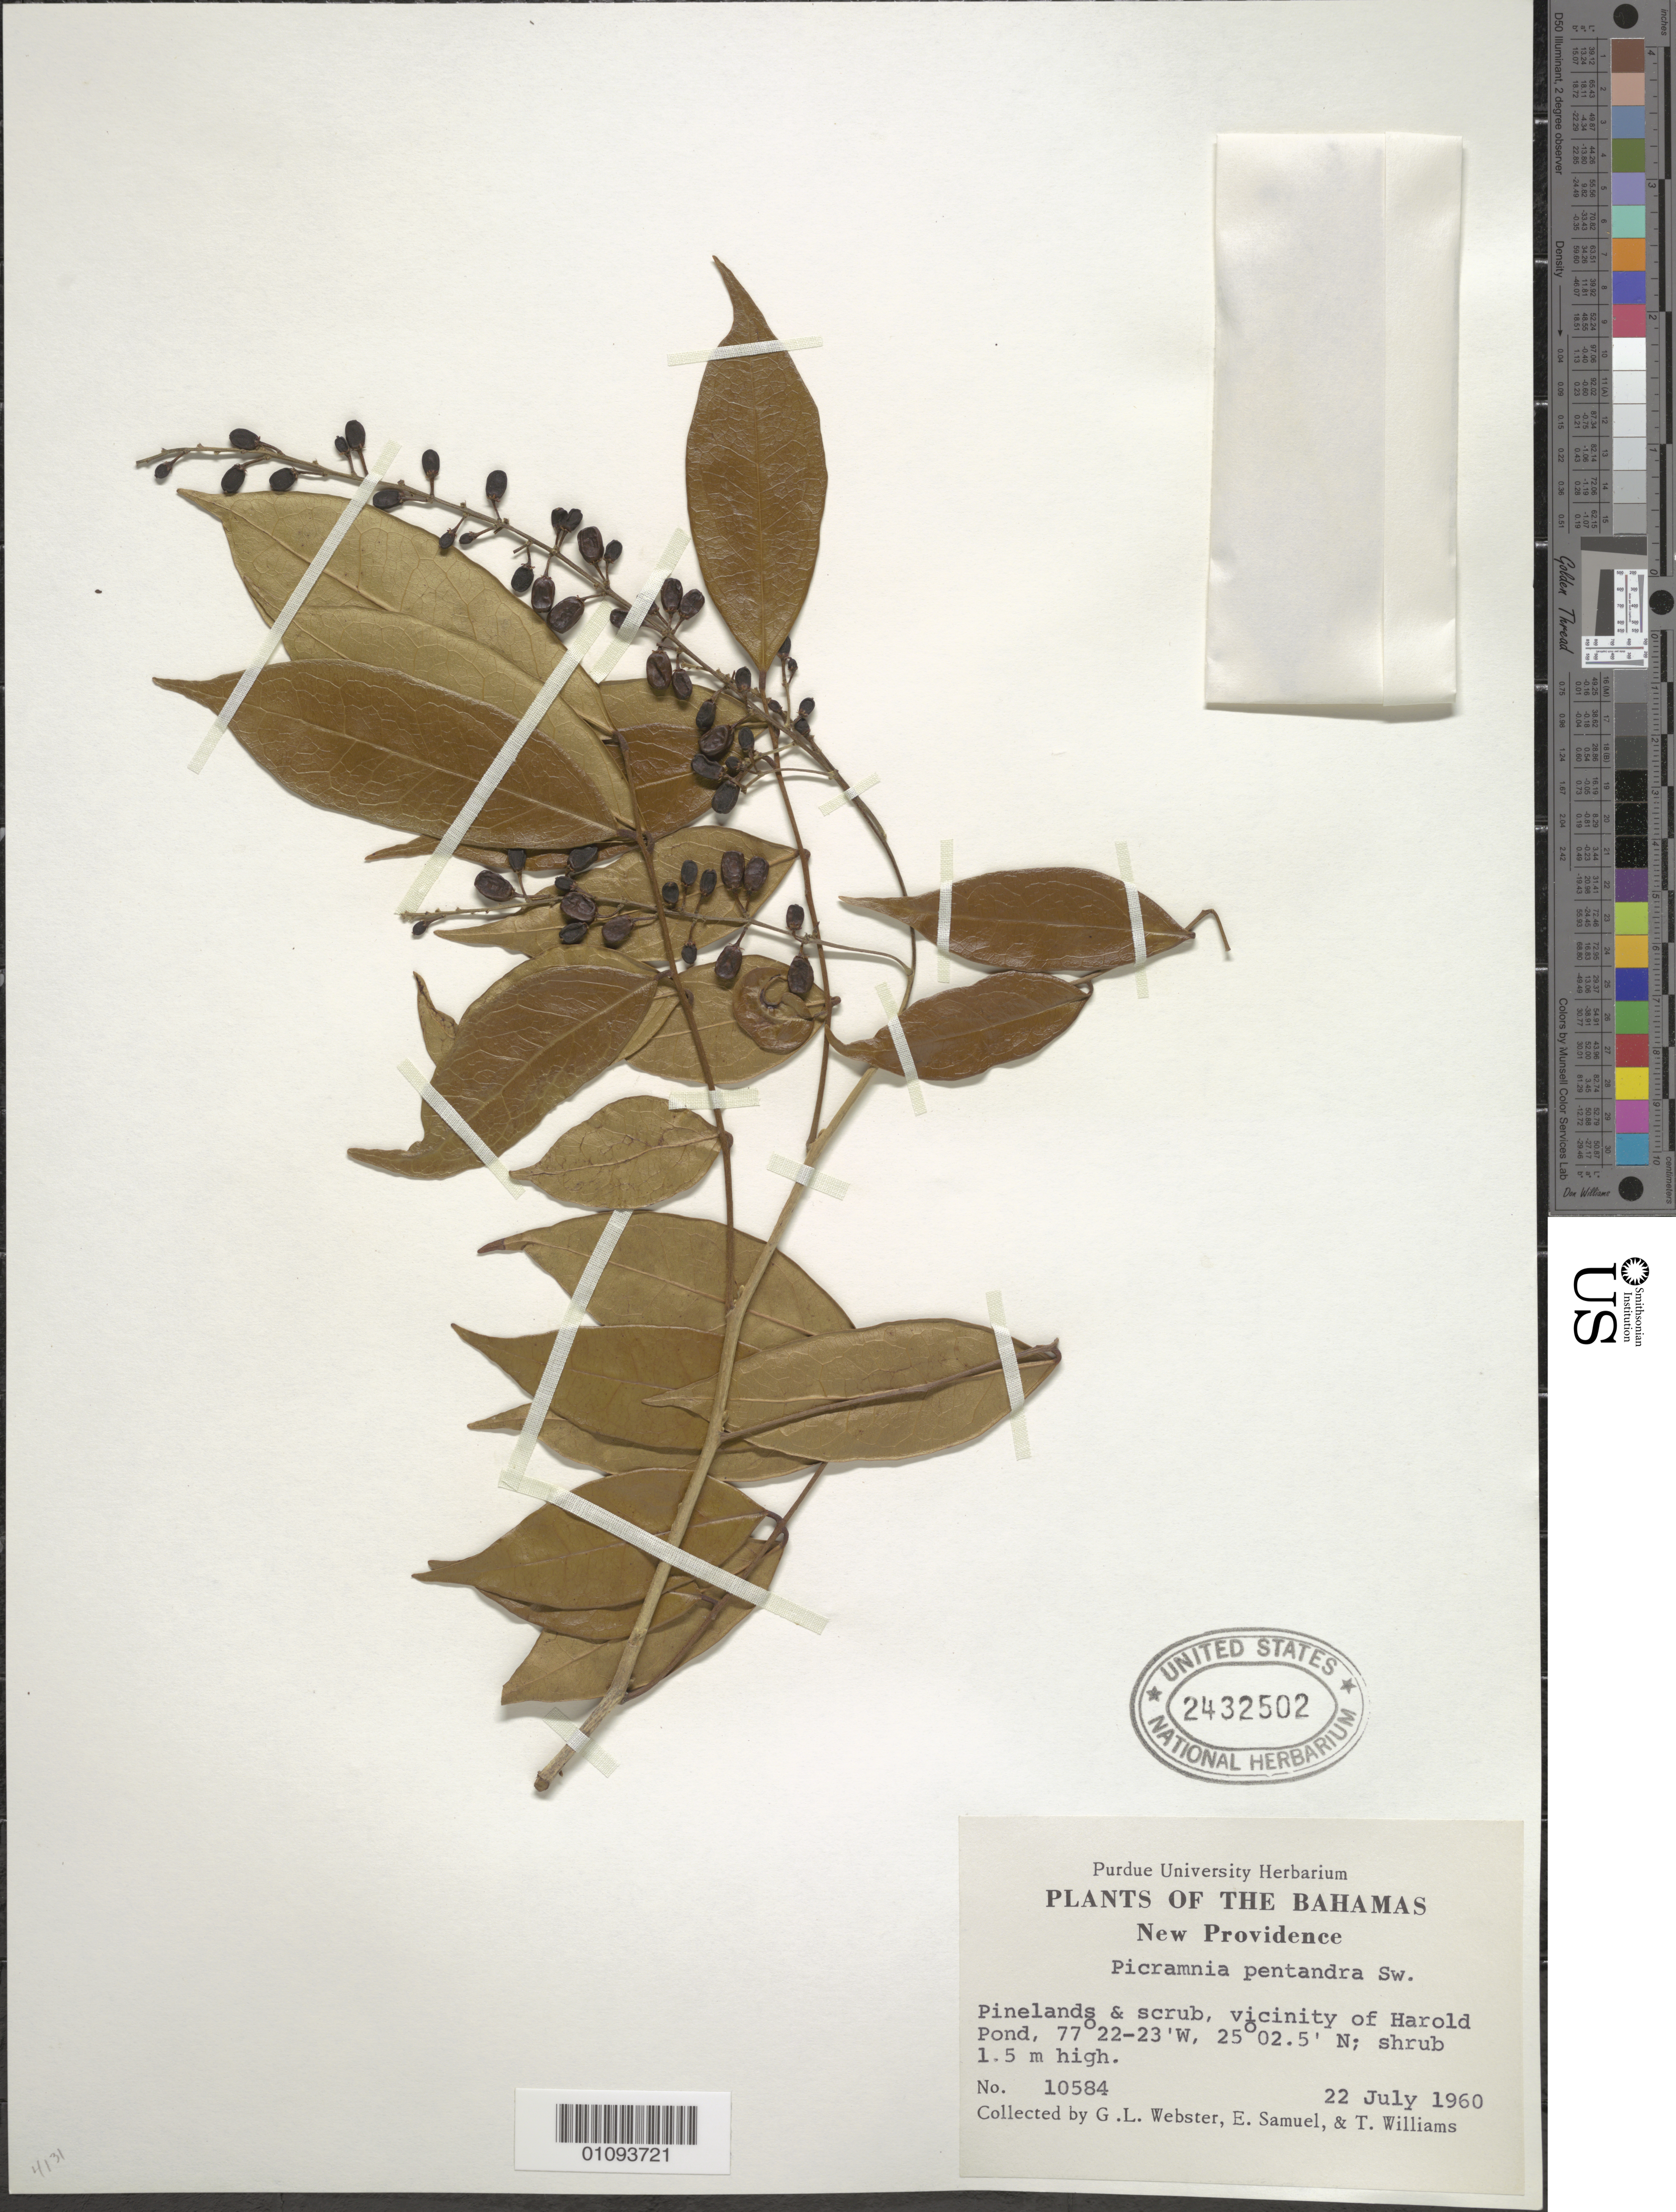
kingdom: Plantae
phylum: Tracheophyta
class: Magnoliopsida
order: Picramniales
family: Picramniaceae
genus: Picramnia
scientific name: Picramnia pentandra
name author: Sw.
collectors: G. L. Webster, E. Samuel & T. Williams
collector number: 10584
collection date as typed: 22 Jul 1960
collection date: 1960-07-22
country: Bahamas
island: New Providence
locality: Vicinity of Harold Pond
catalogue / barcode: US 2432502